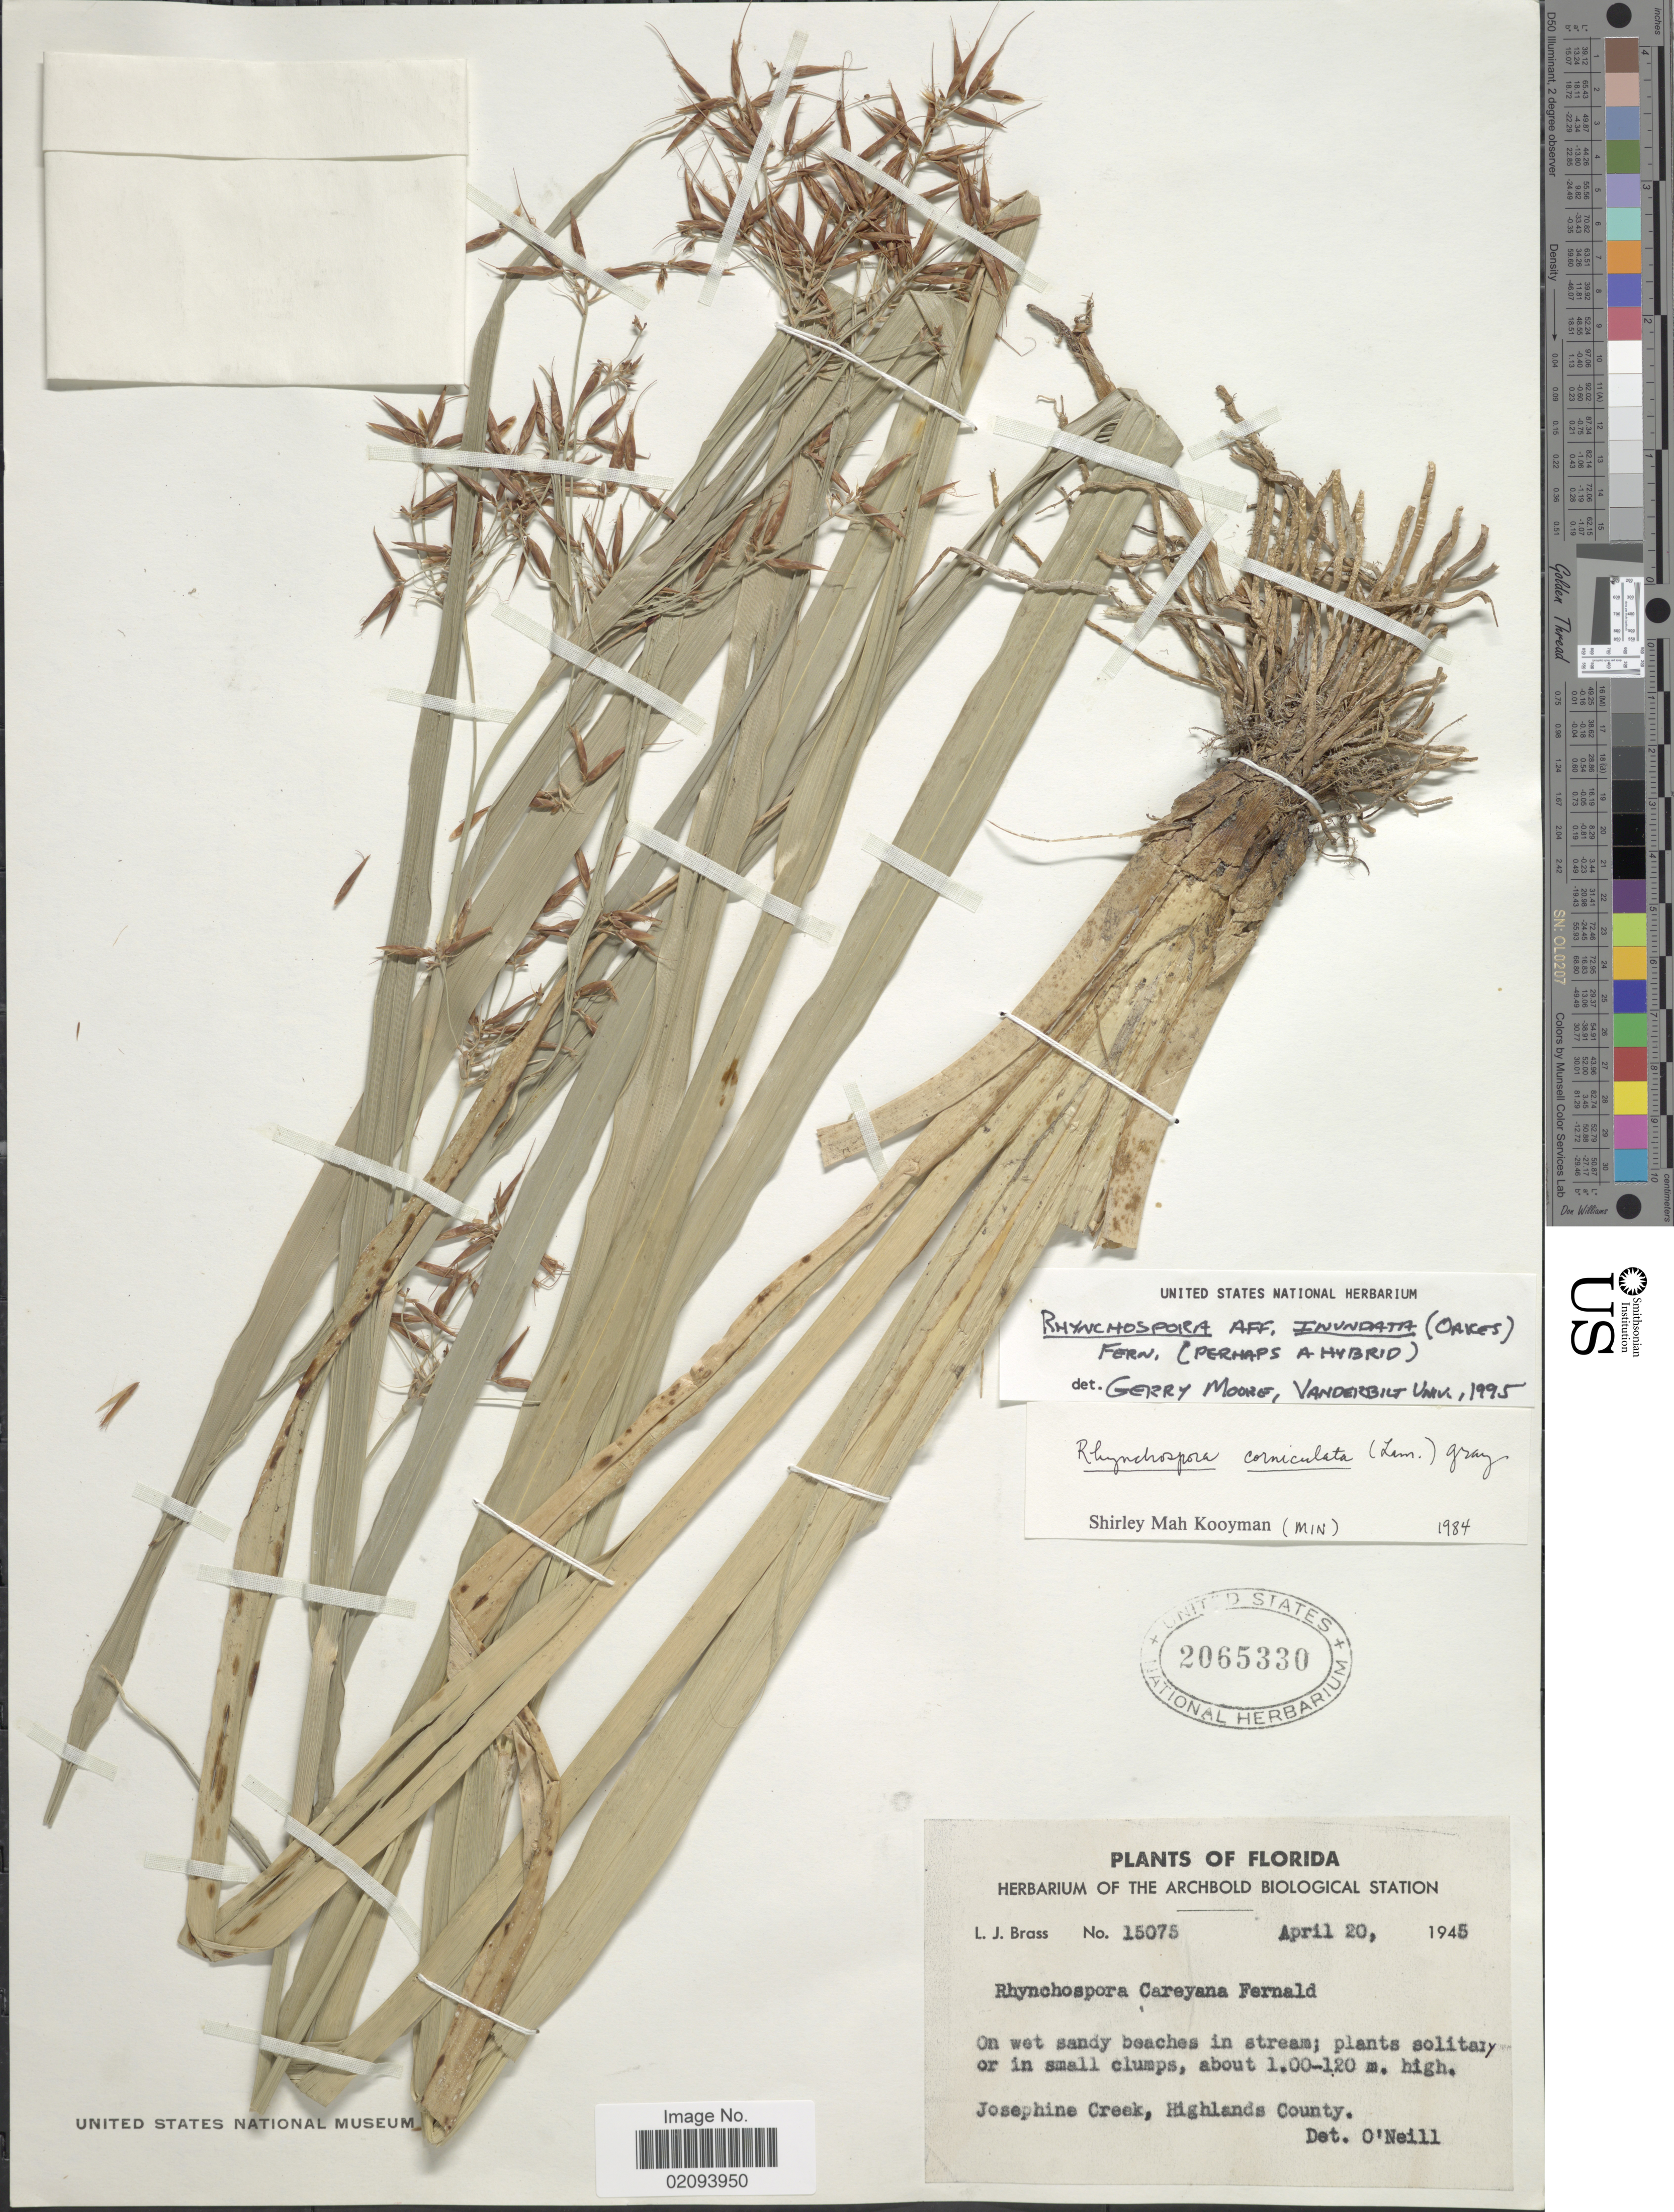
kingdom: Plantae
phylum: Tracheophyta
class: Liliopsida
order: Poales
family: Cyperaceae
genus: Rhynchospora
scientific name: Rhynchospora inundata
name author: (Oakes) Fernald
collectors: L. J. Brass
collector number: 15075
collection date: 1945-04-20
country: United States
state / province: Florida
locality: Josephine Creek, Highlands County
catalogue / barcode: US 2065330